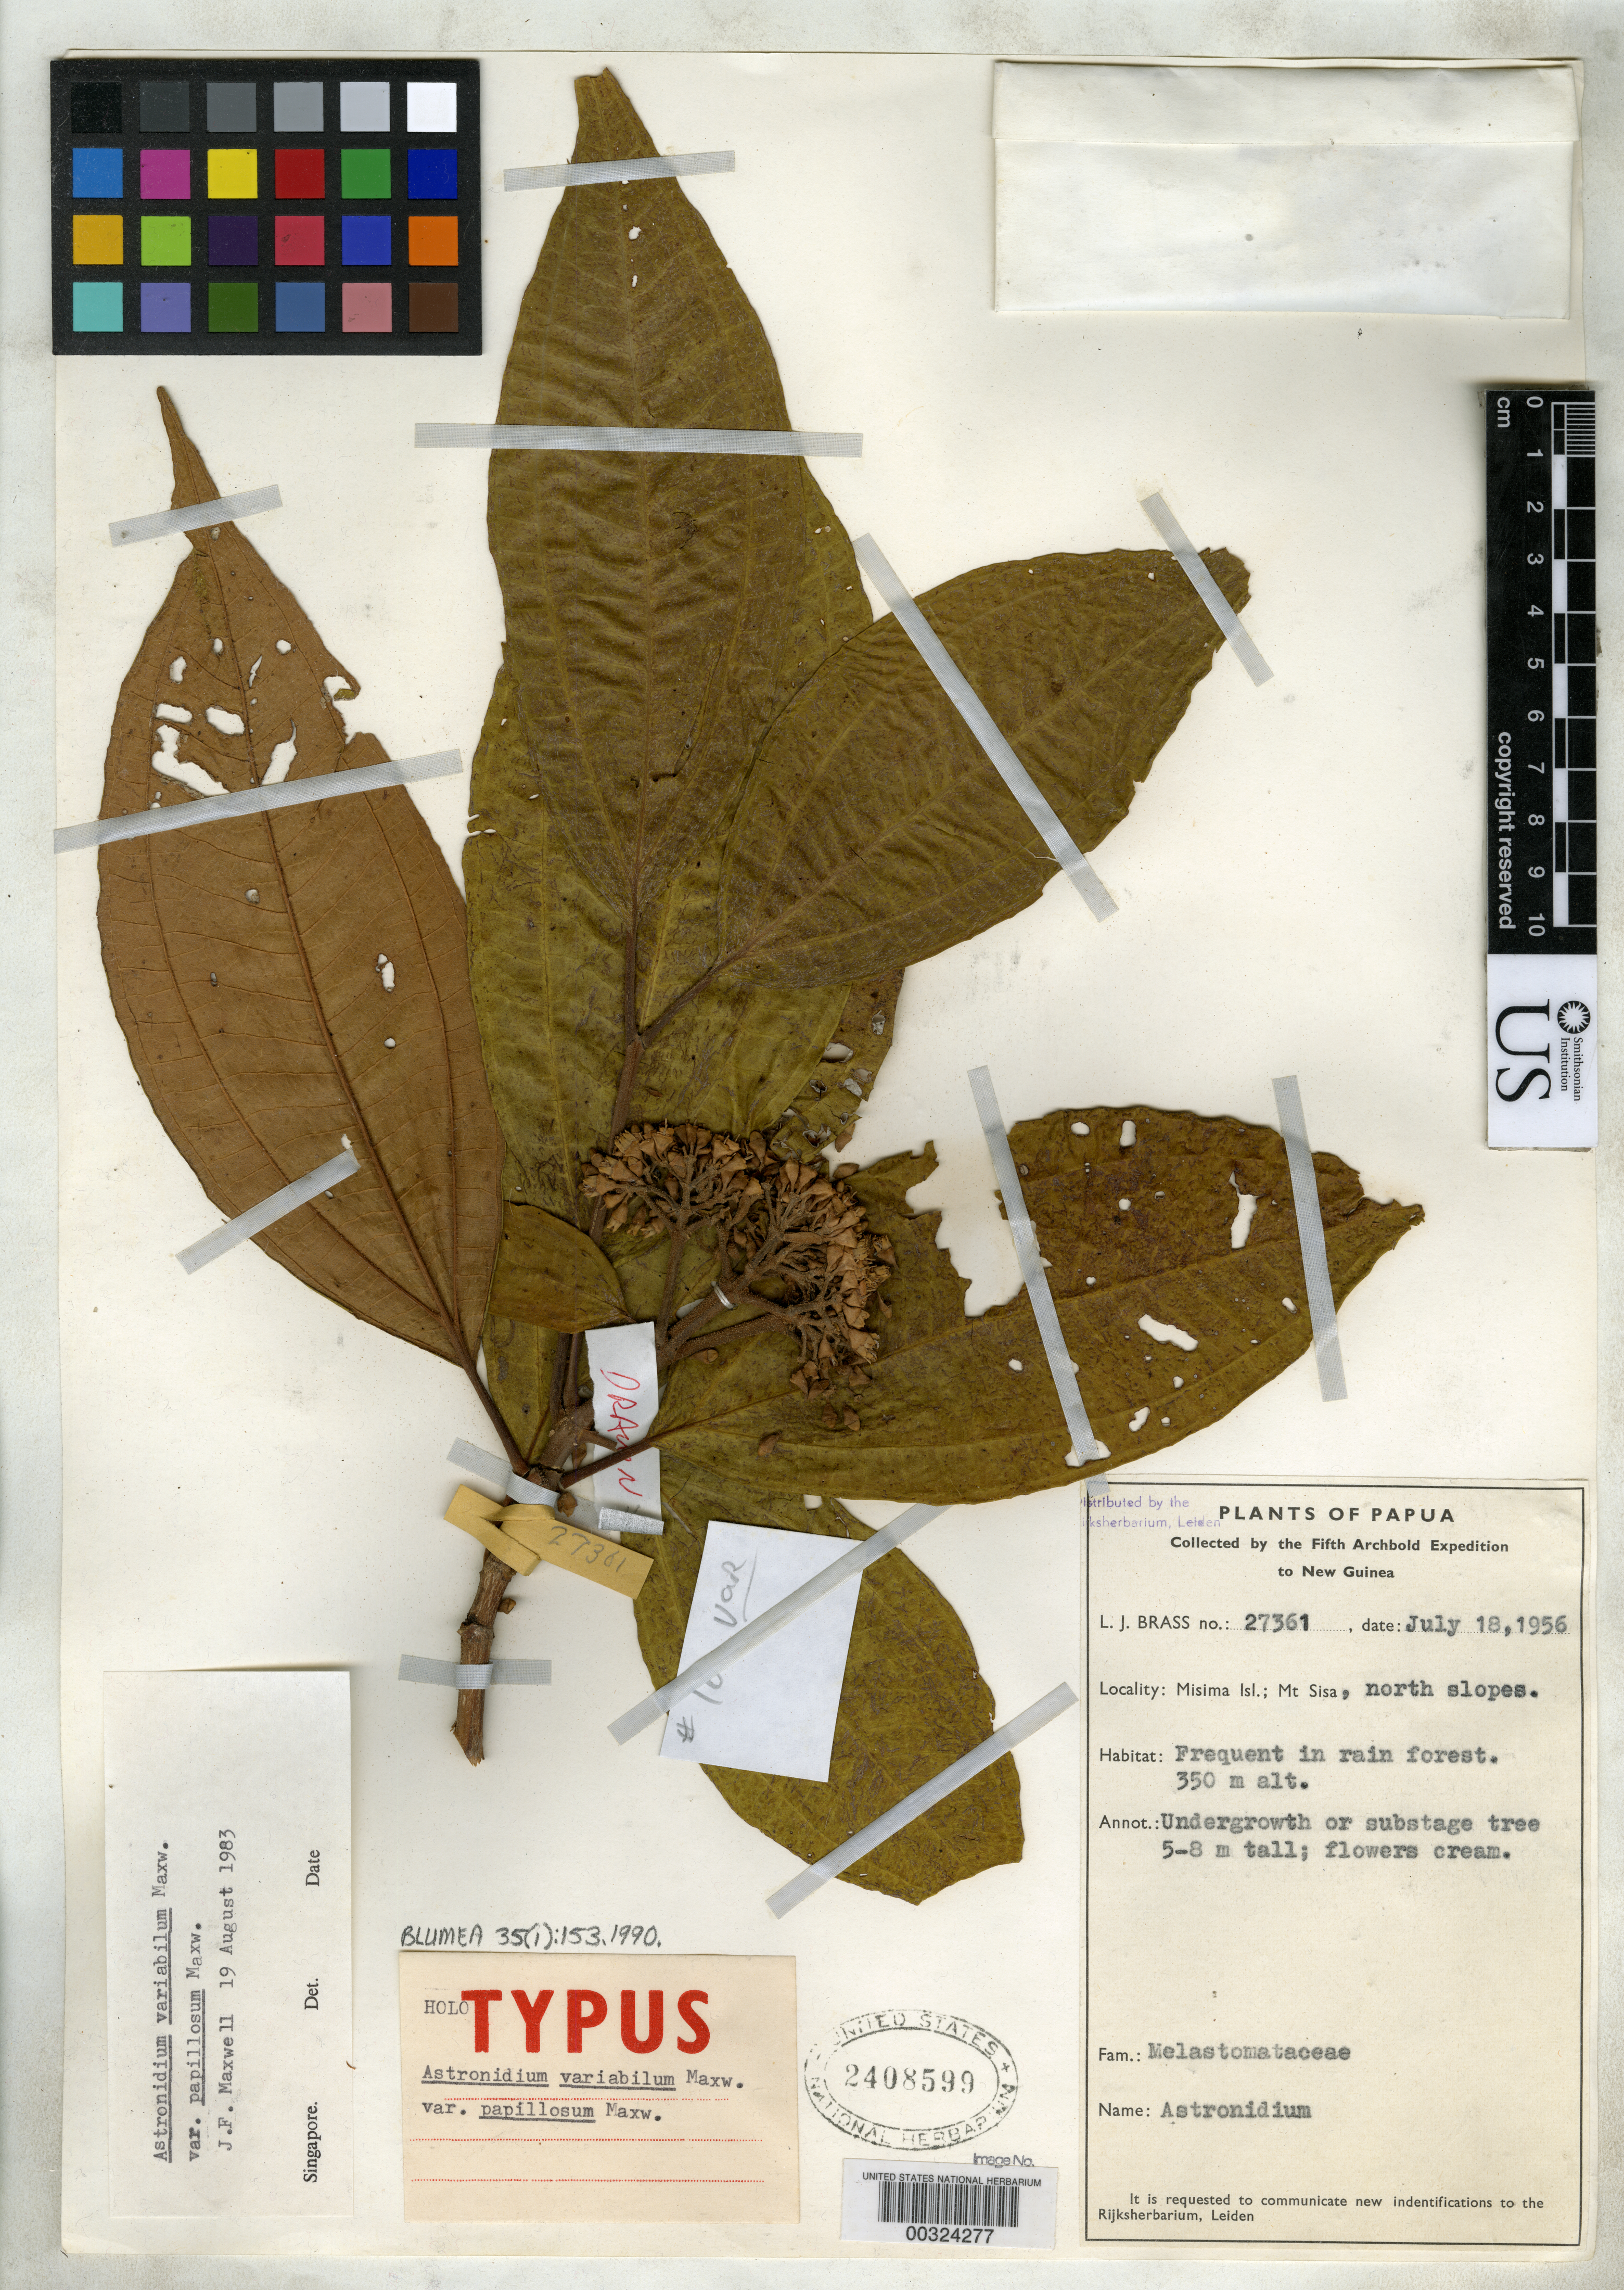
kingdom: Plantae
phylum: Tracheophyta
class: Magnoliopsida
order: Myrtales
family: Melastomataceae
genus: Astronidium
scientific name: Astronidium variabile var. papillosum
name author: J.F. Maxwell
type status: Holotype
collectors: L. J. Brass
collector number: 27361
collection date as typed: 18 Jul 1956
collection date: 1956-07-18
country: Papua New Guinea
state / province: Milne Bay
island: Misima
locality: Mt. Sisa, N slopes. [Louisade Arch.]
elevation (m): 350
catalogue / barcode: US 2408599